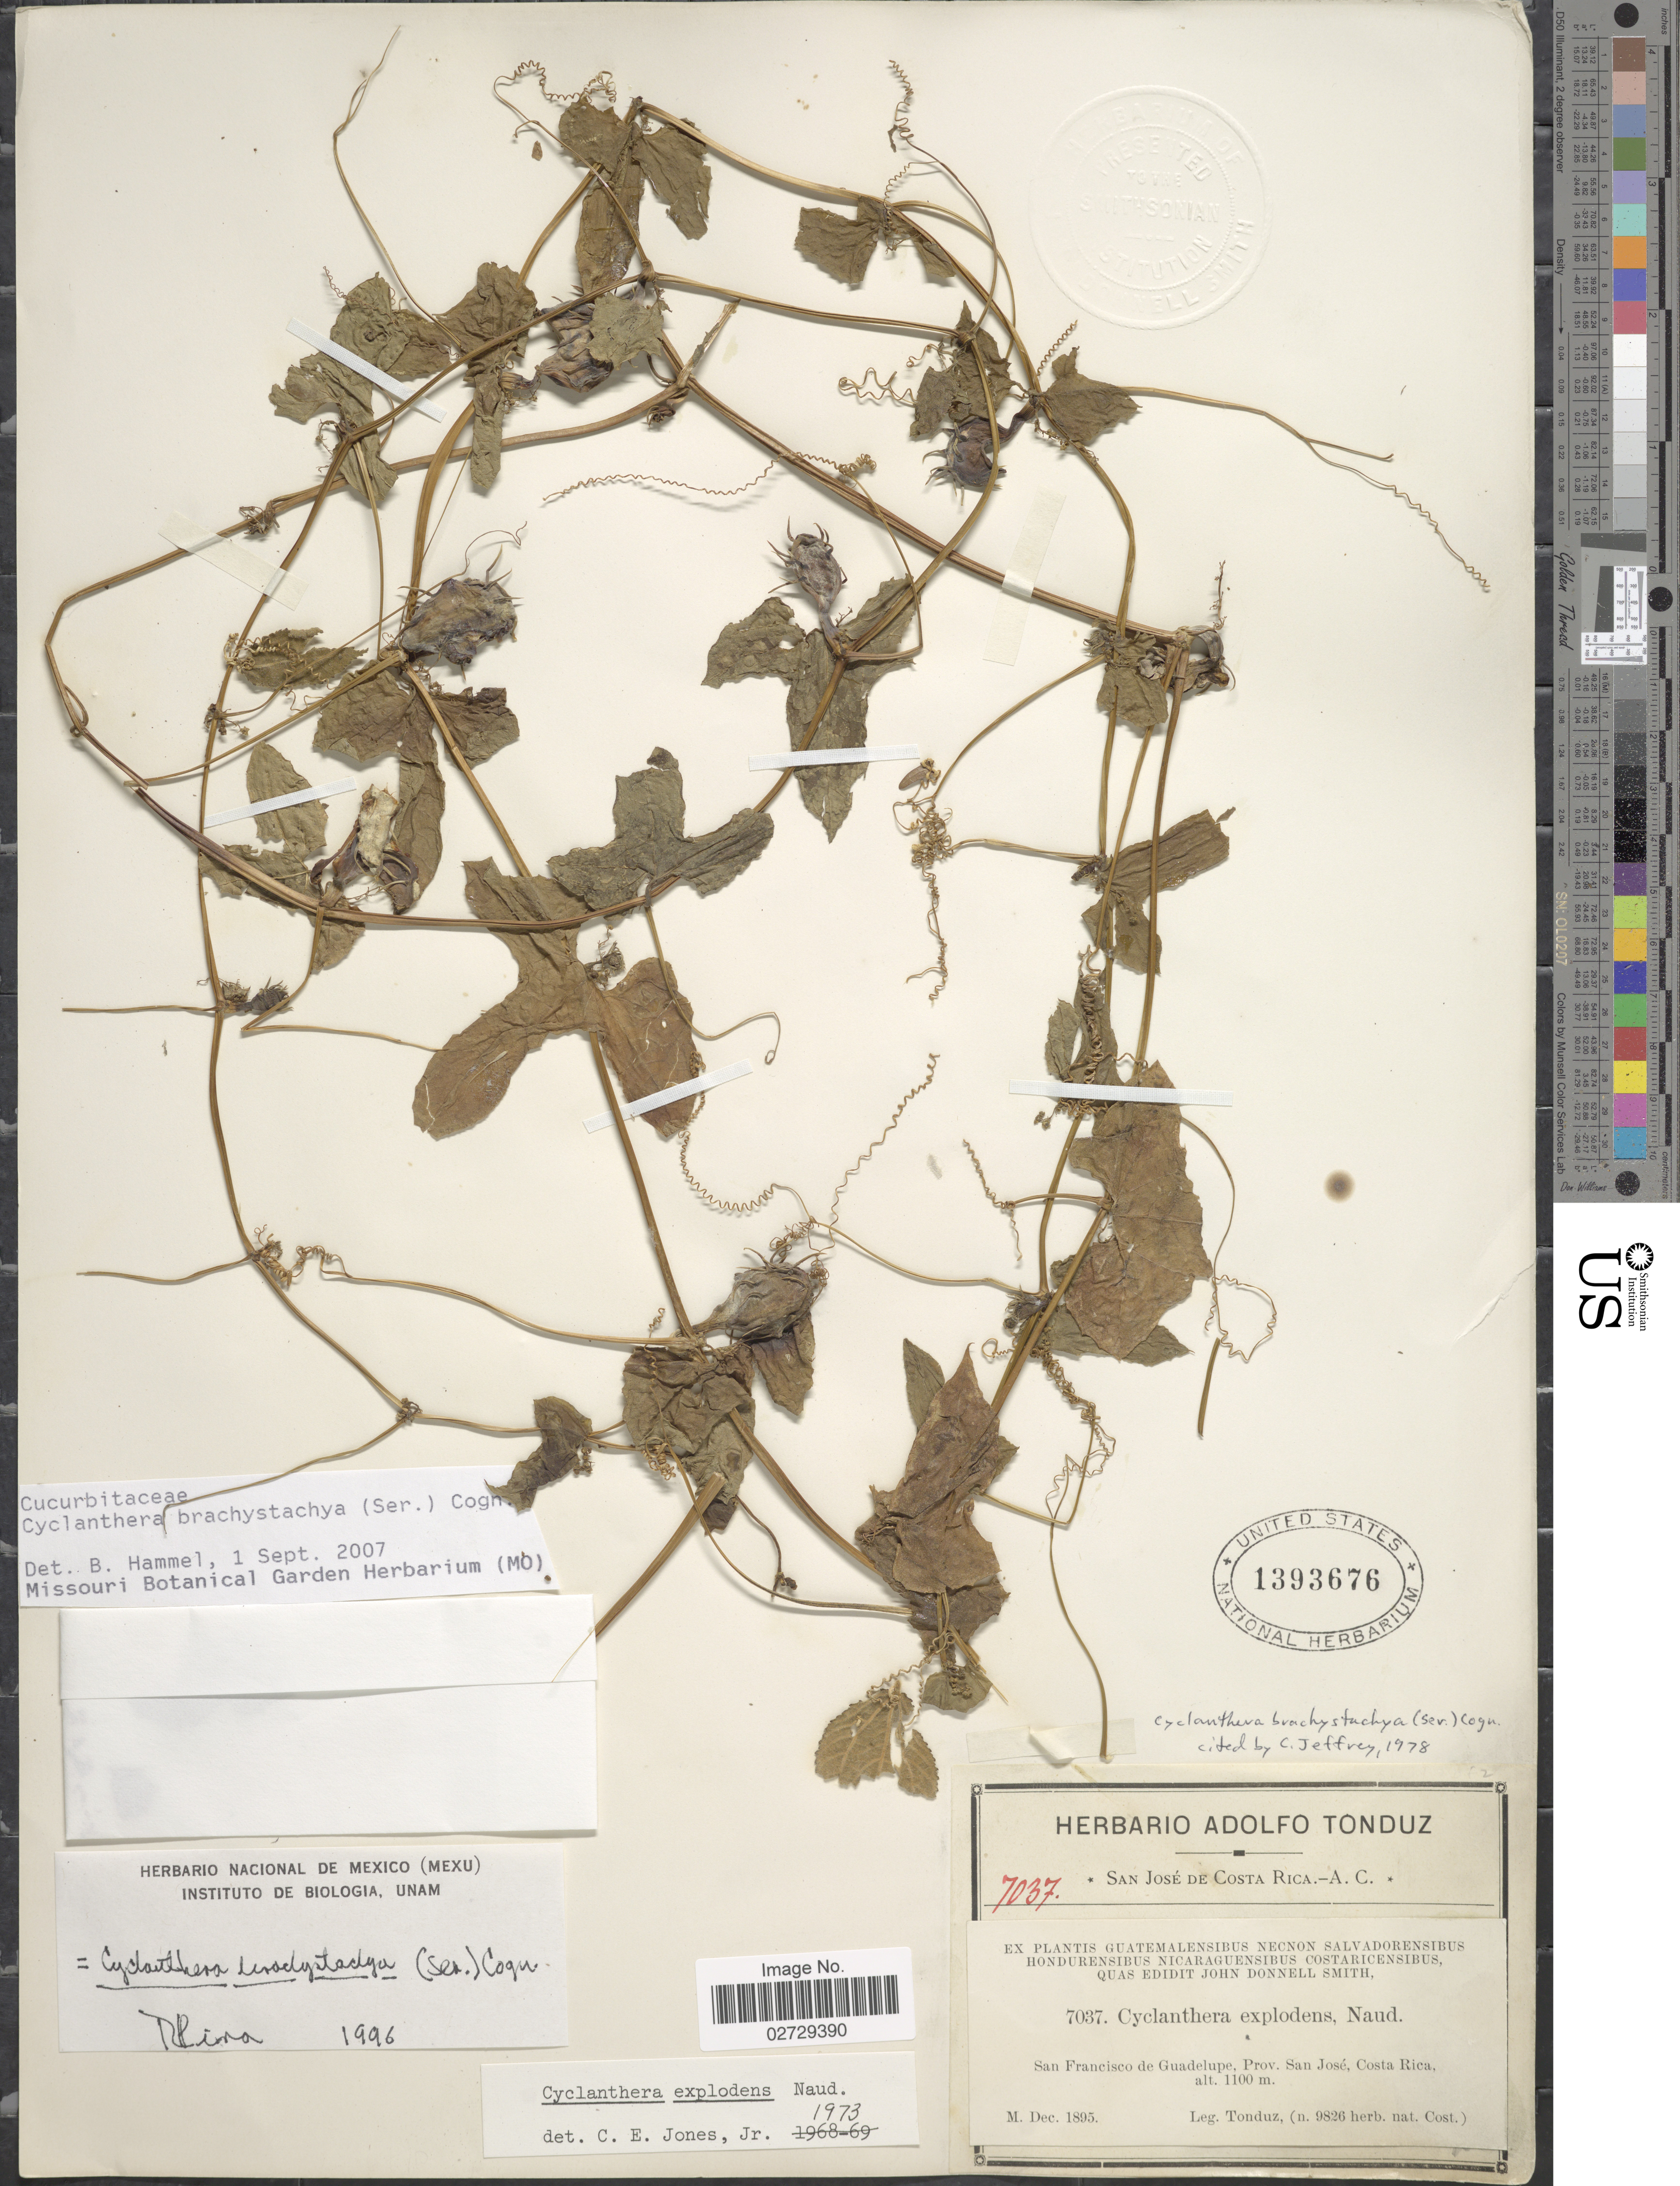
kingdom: Plantae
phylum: Tracheophyta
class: Magnoliopsida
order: Cucurbitales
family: Cucurbitaceae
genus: Cyclanthera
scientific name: Cyclanthera brachystachya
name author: (DC.) Cogn.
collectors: A. Tonduz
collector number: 7037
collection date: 1895-12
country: Costa Rica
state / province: San José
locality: San Francisco de Guadelupe.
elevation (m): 1100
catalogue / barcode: US 1393676